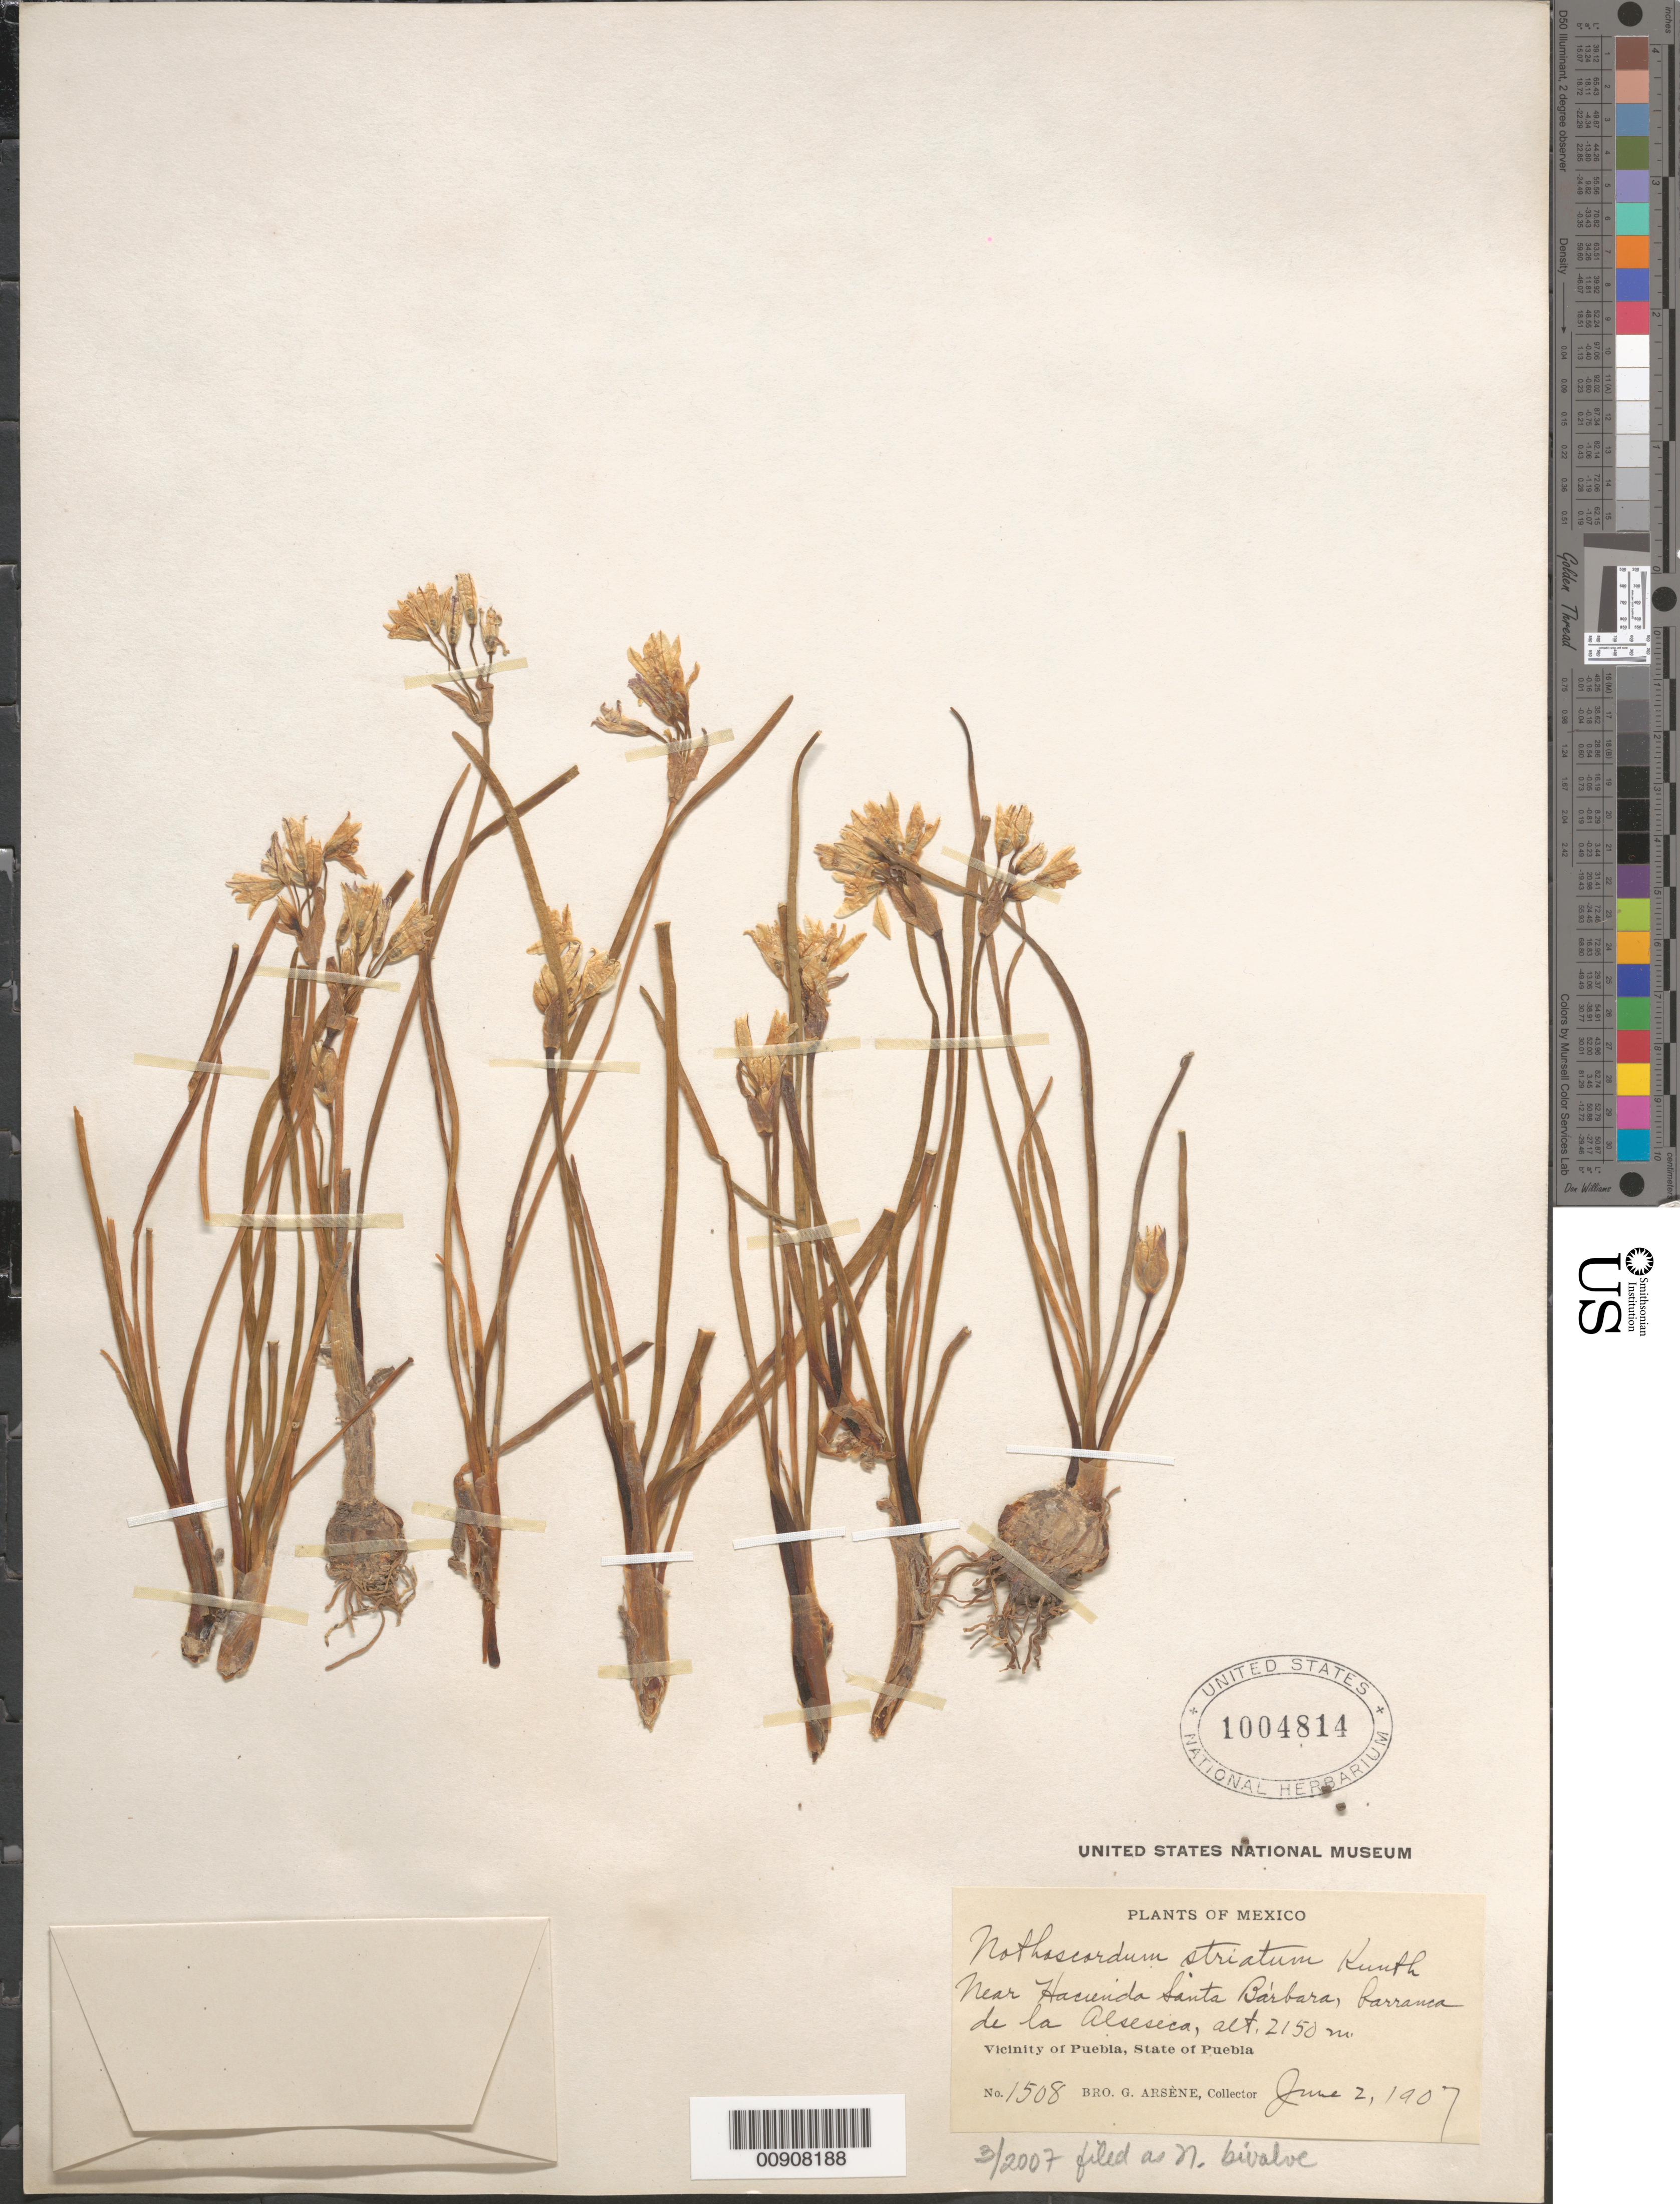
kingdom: Plantae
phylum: Tracheophyta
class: Liliopsida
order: Asparagales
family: Amaryllidaceae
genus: Nothoscordum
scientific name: Nothoscordum bivalve var. bivalve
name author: (L.) Britton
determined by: Strong, M. T., (US), Smithsonian Institution - National Museum of Natural History (UNITED STATES)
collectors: Bro. G. Arsène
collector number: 1508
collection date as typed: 02 Jun 1907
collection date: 1907-06-02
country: Mexico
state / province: Puebla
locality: Near Hacienda Santa Bárbara, barranca de la Alseseca. Vicinity of Puebla, State of Puebla.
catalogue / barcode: US 1004814